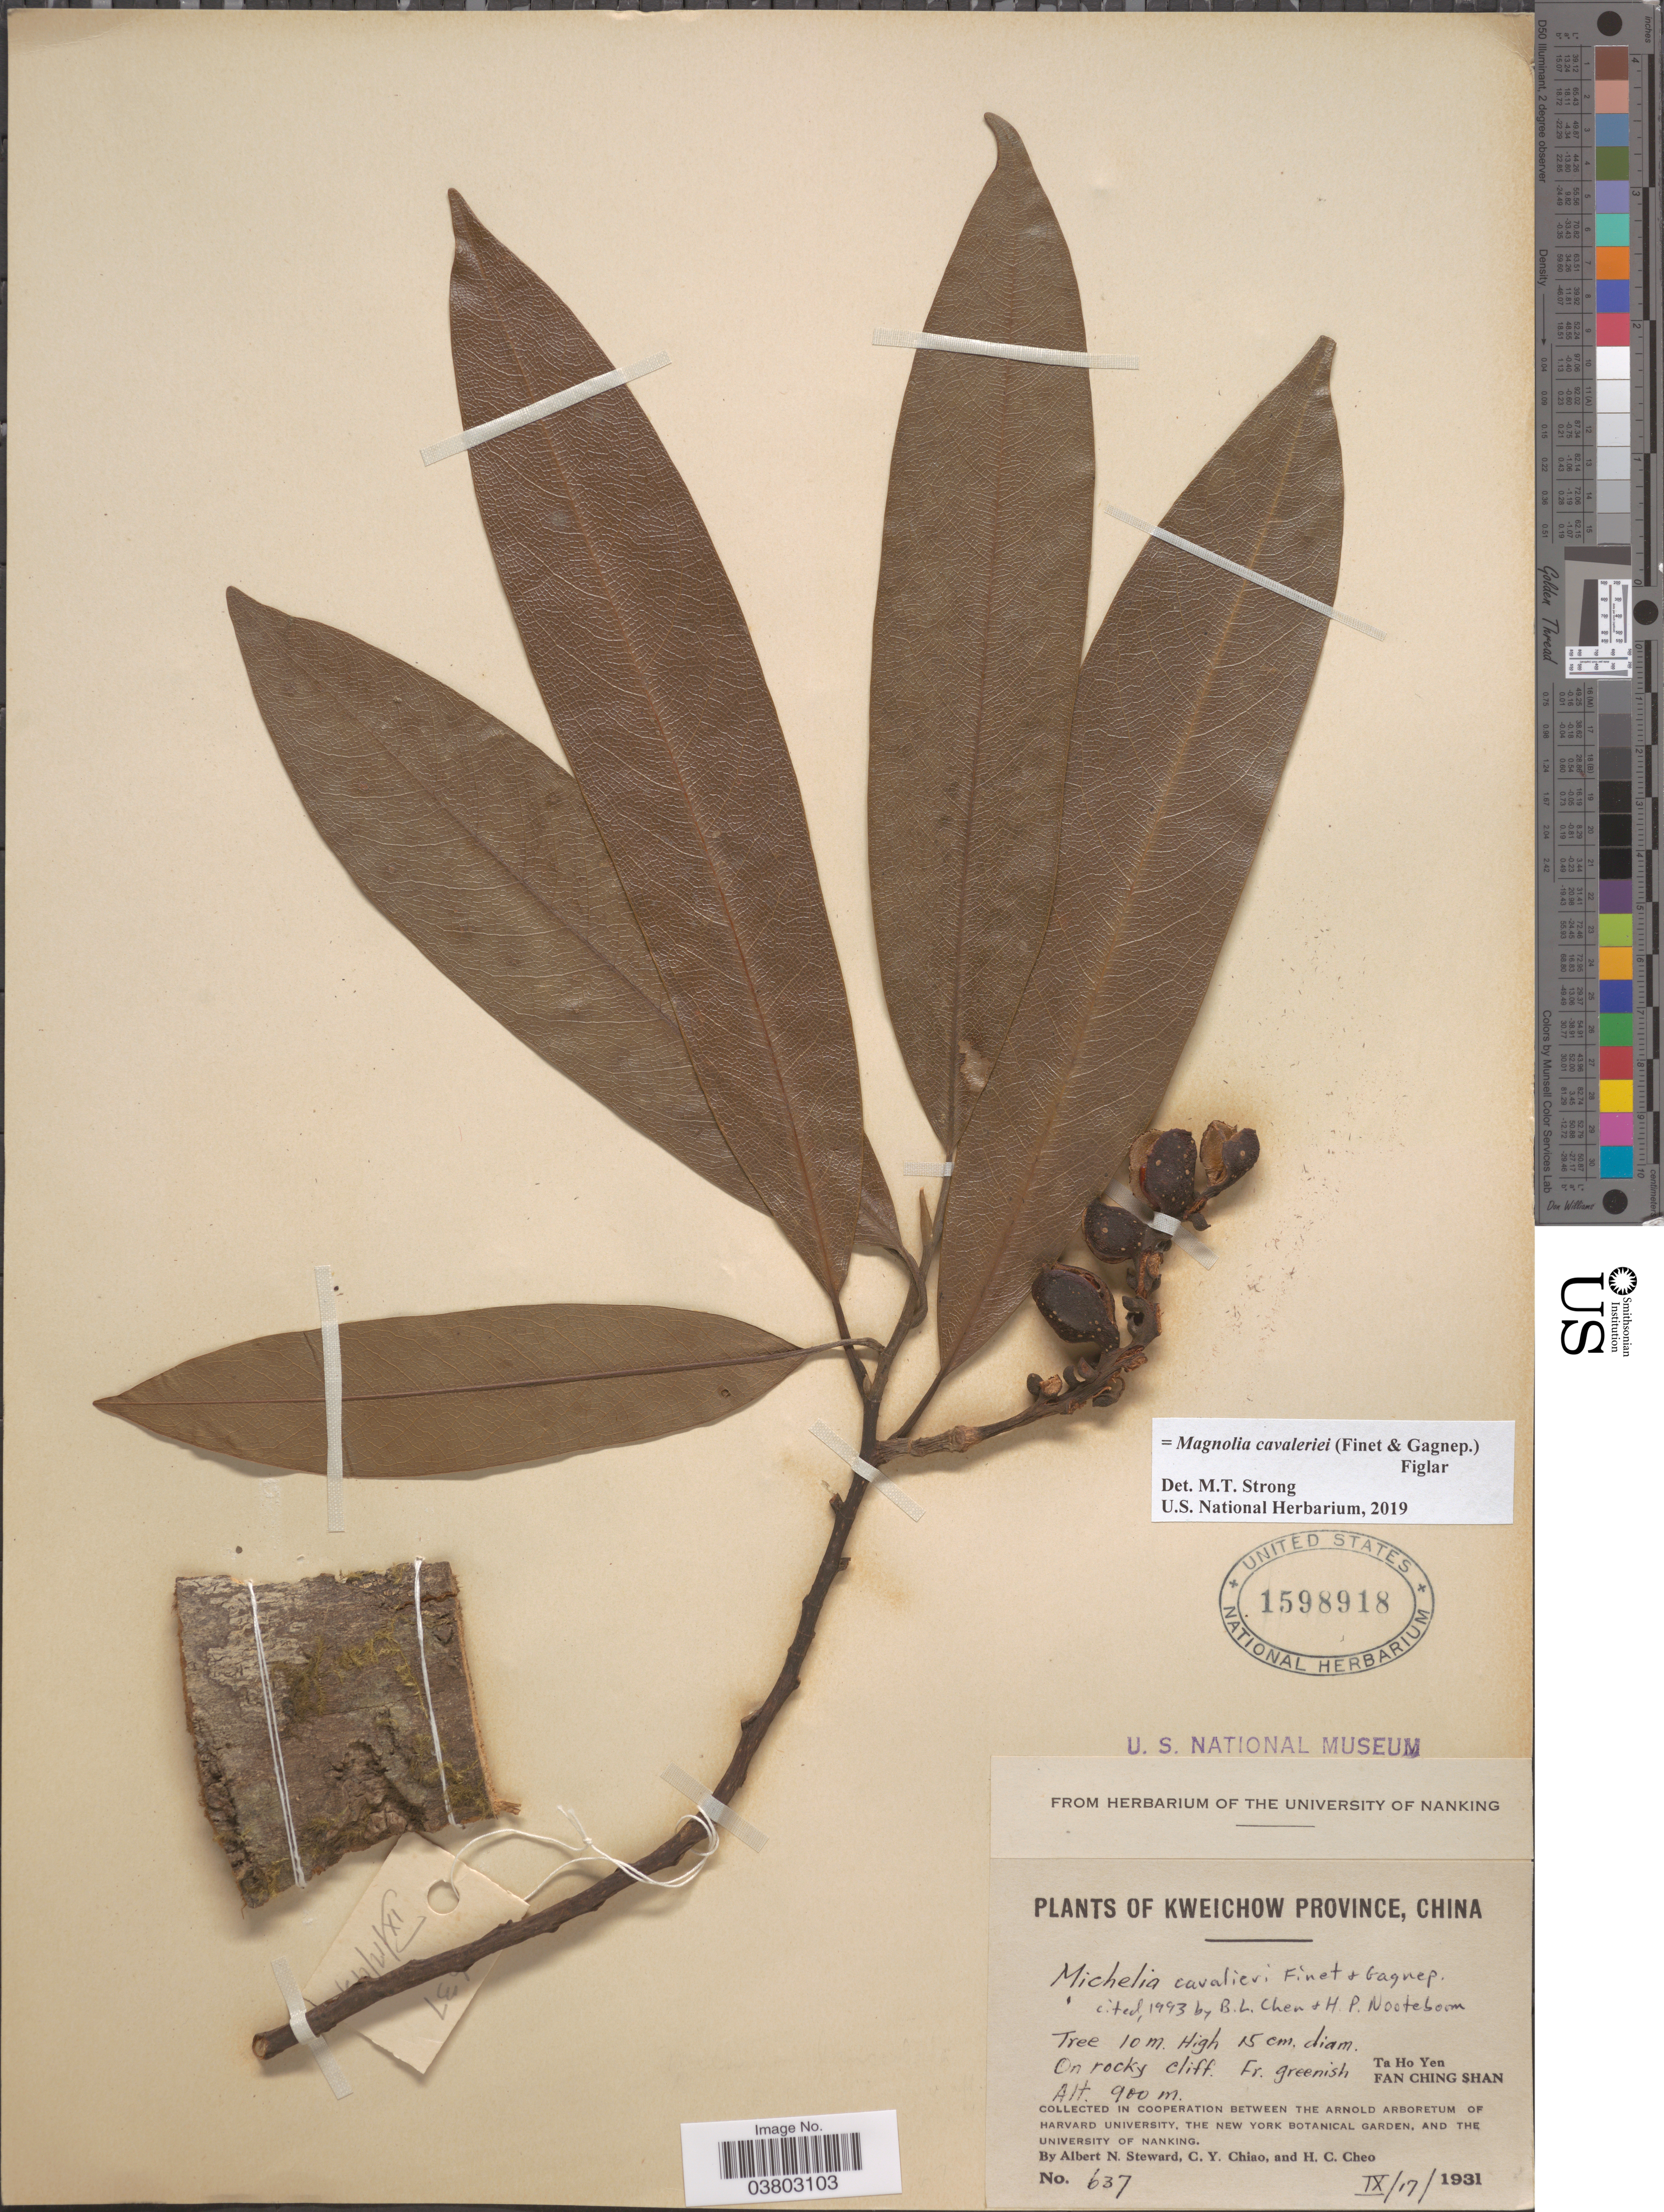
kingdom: Plantae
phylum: Tracheophyta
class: Magnoliopsida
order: Magnoliales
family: Magnoliaceae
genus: Magnolia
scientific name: Magnolia cavaleriei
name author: (Finet & Gagnep.) Figlar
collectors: A. N. Steward, C. Y. Chiao & H. Cheo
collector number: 637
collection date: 1931-09-17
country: China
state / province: Guizhou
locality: Kweichow Province. Ta Ho Yen. Fan Ching Shan.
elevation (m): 900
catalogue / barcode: US 1598918